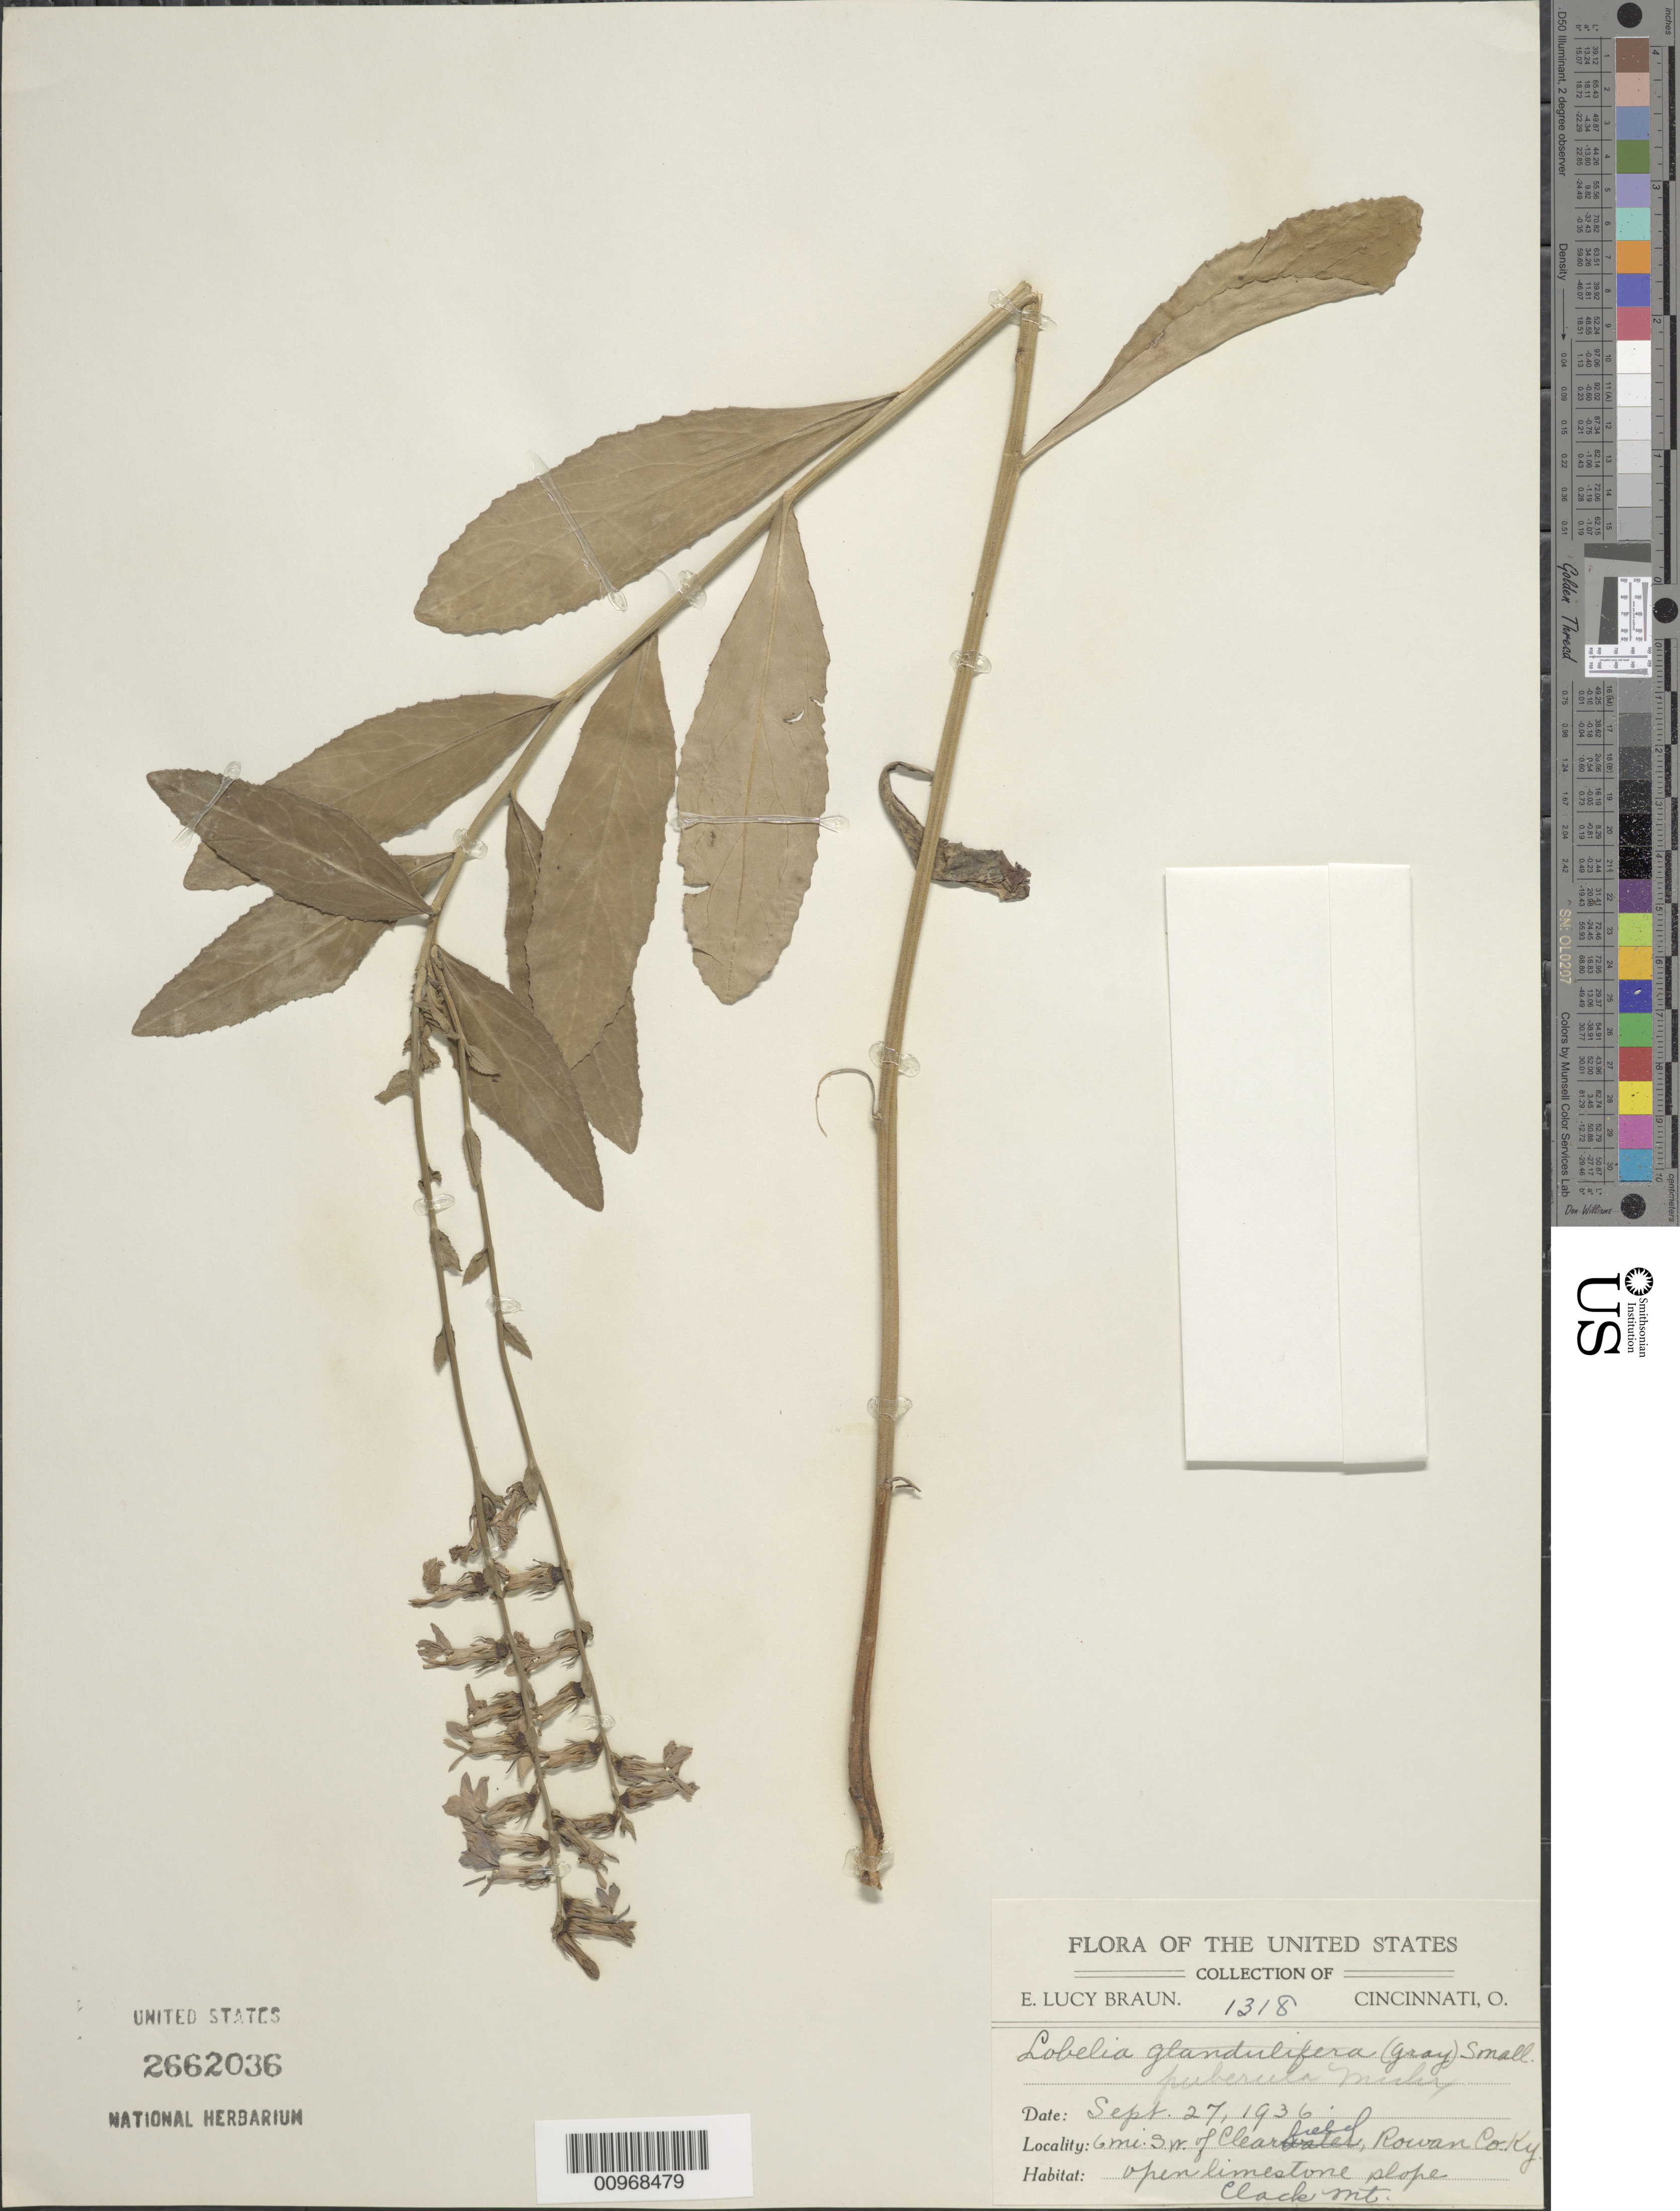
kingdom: Plantae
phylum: Tracheophyta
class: Magnoliopsida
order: Asterales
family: Campanulaceae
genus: Lobelia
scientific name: Lobelia puberula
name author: Michx.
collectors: L. E. Braun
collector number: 1318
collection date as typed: Sept. 27, 1936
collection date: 1936-09-27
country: United States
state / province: Kentucky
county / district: Rowan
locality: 6 mi. SW of Clearfield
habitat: open limestone slope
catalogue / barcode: US 2662036